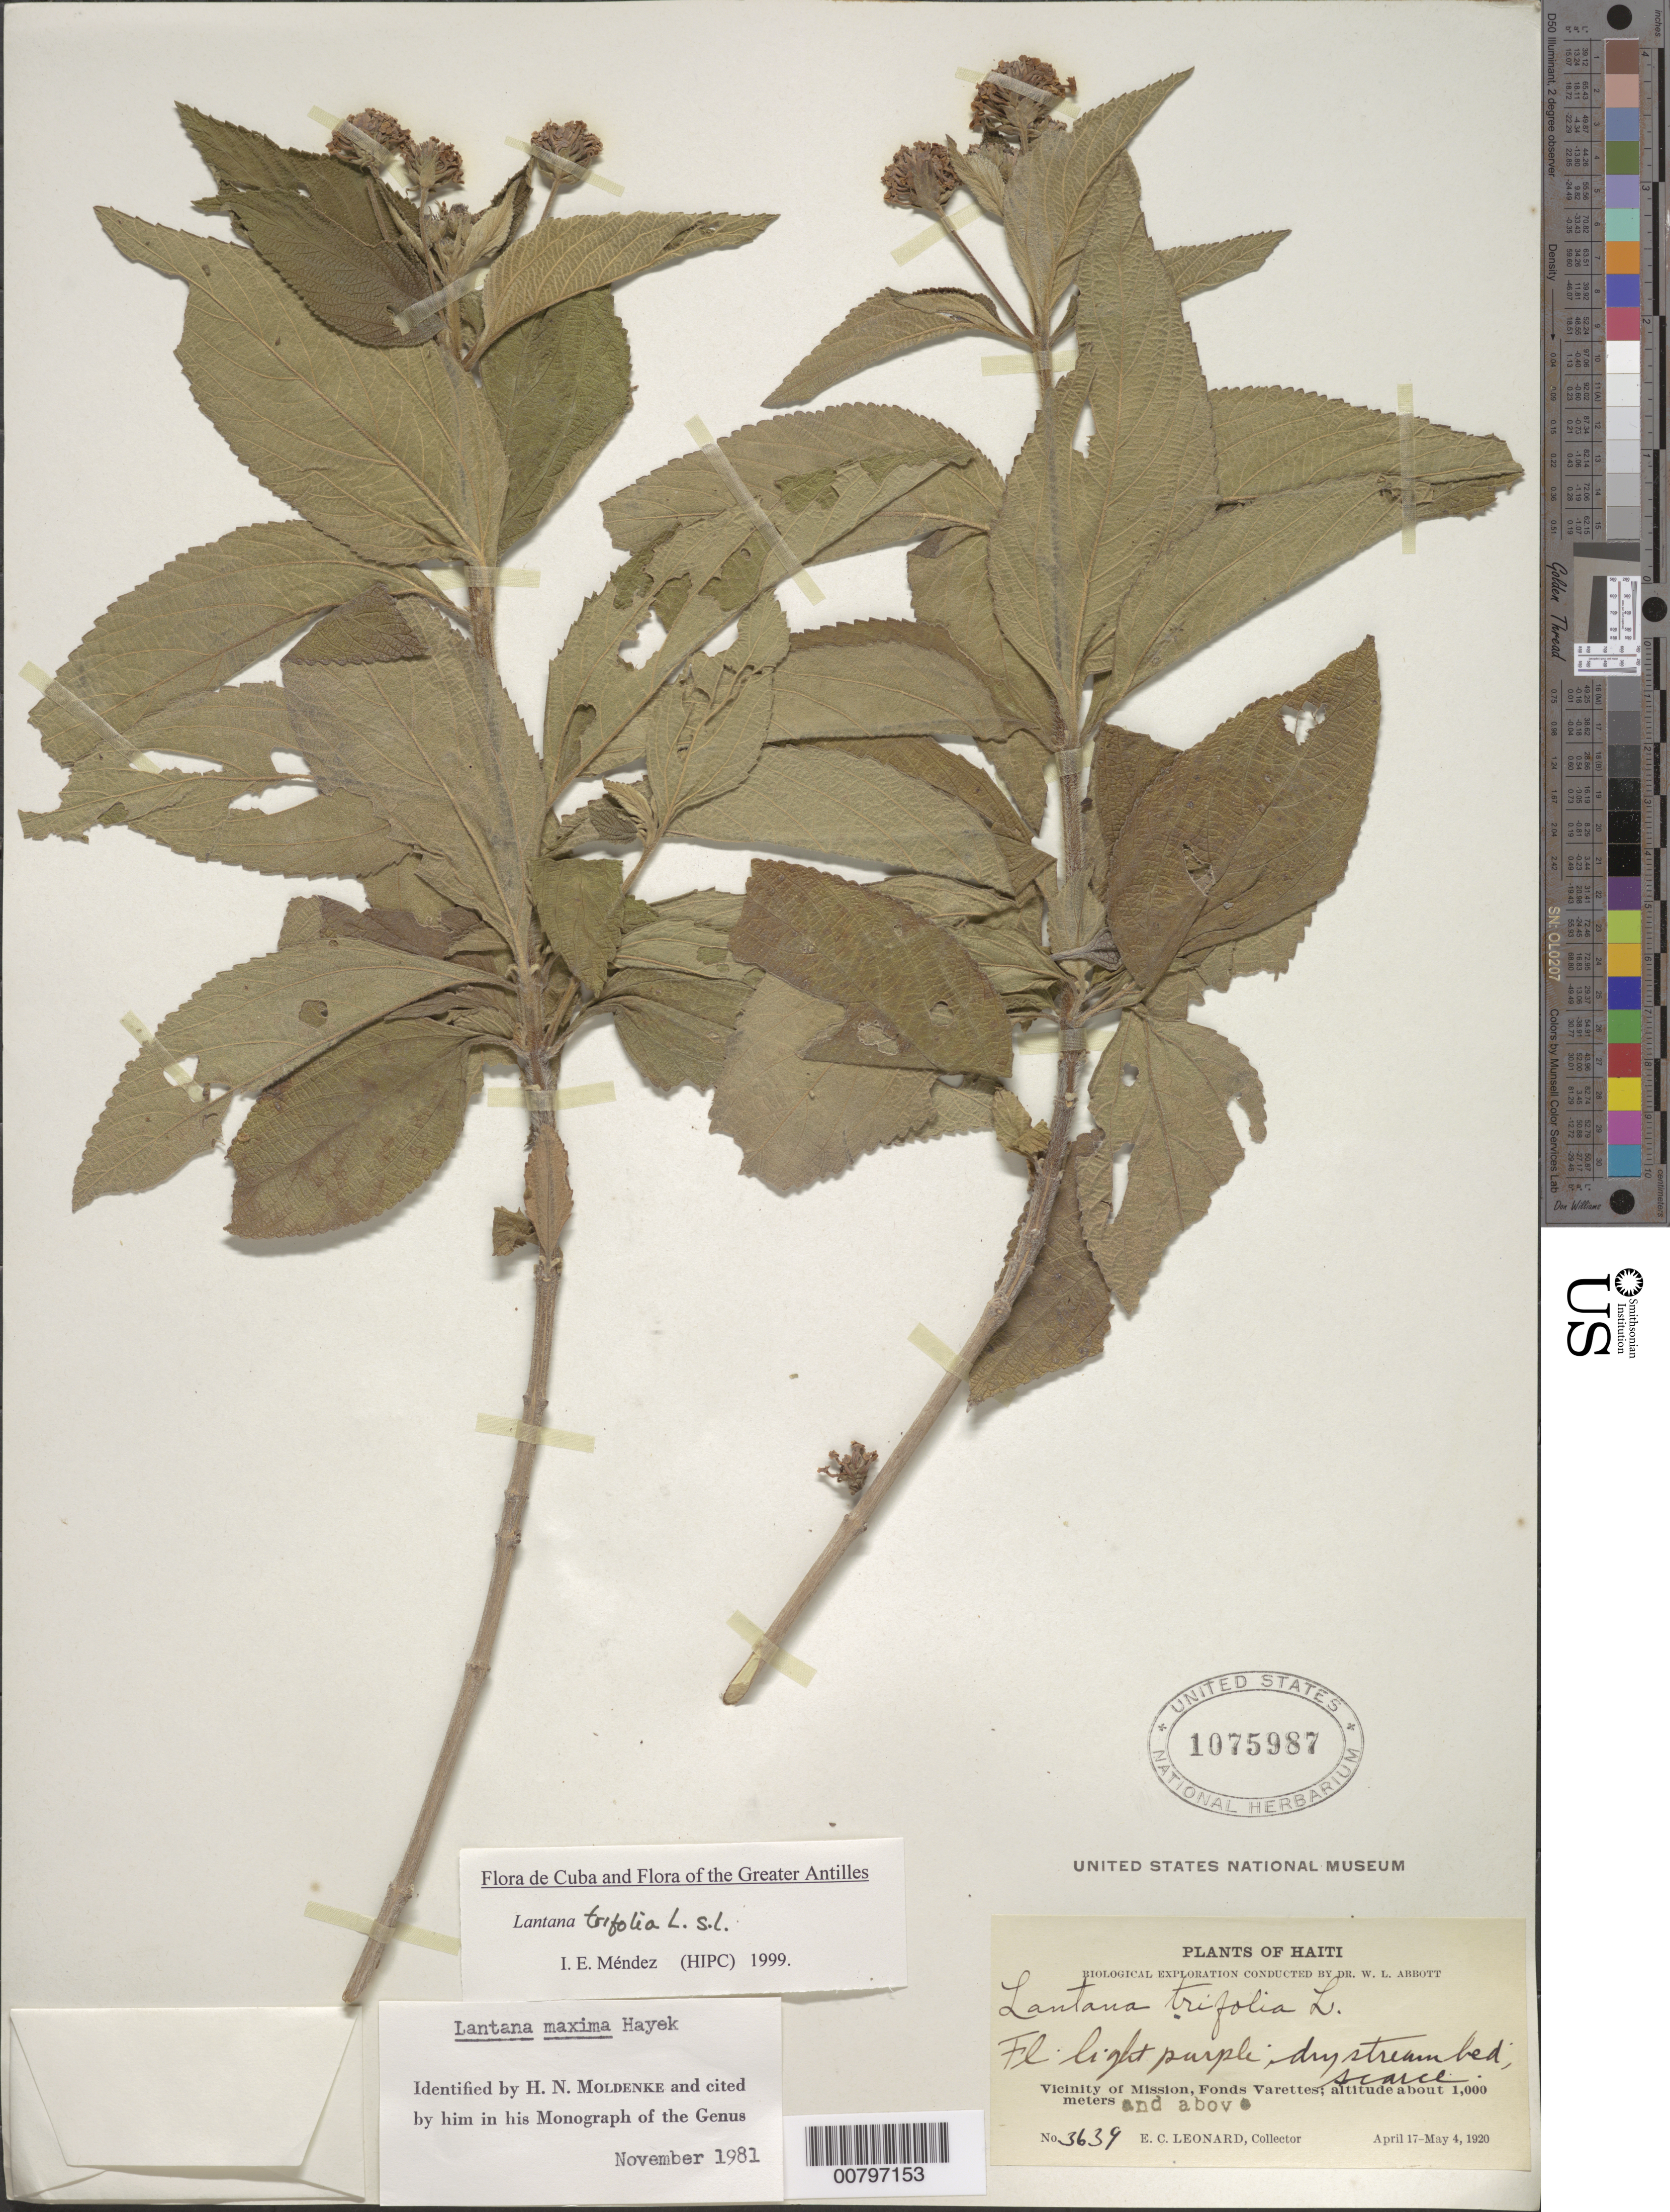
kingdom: Plantae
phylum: Tracheophyta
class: Magnoliopsida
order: Lamiales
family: Verbenaceae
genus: Lantana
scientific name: Lantana trifolia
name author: L.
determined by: Méndez, Isidro E., (HIPC)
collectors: E. C. Leonard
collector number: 3639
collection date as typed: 17 Apr 1920 to 04 May 1920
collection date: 1920-04-17/1920-05-04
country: Haiti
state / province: Ouest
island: Hispaniola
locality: Vicinity of Mission, Fond Verrettes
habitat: Dry stream bed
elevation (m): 1000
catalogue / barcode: US 1075987